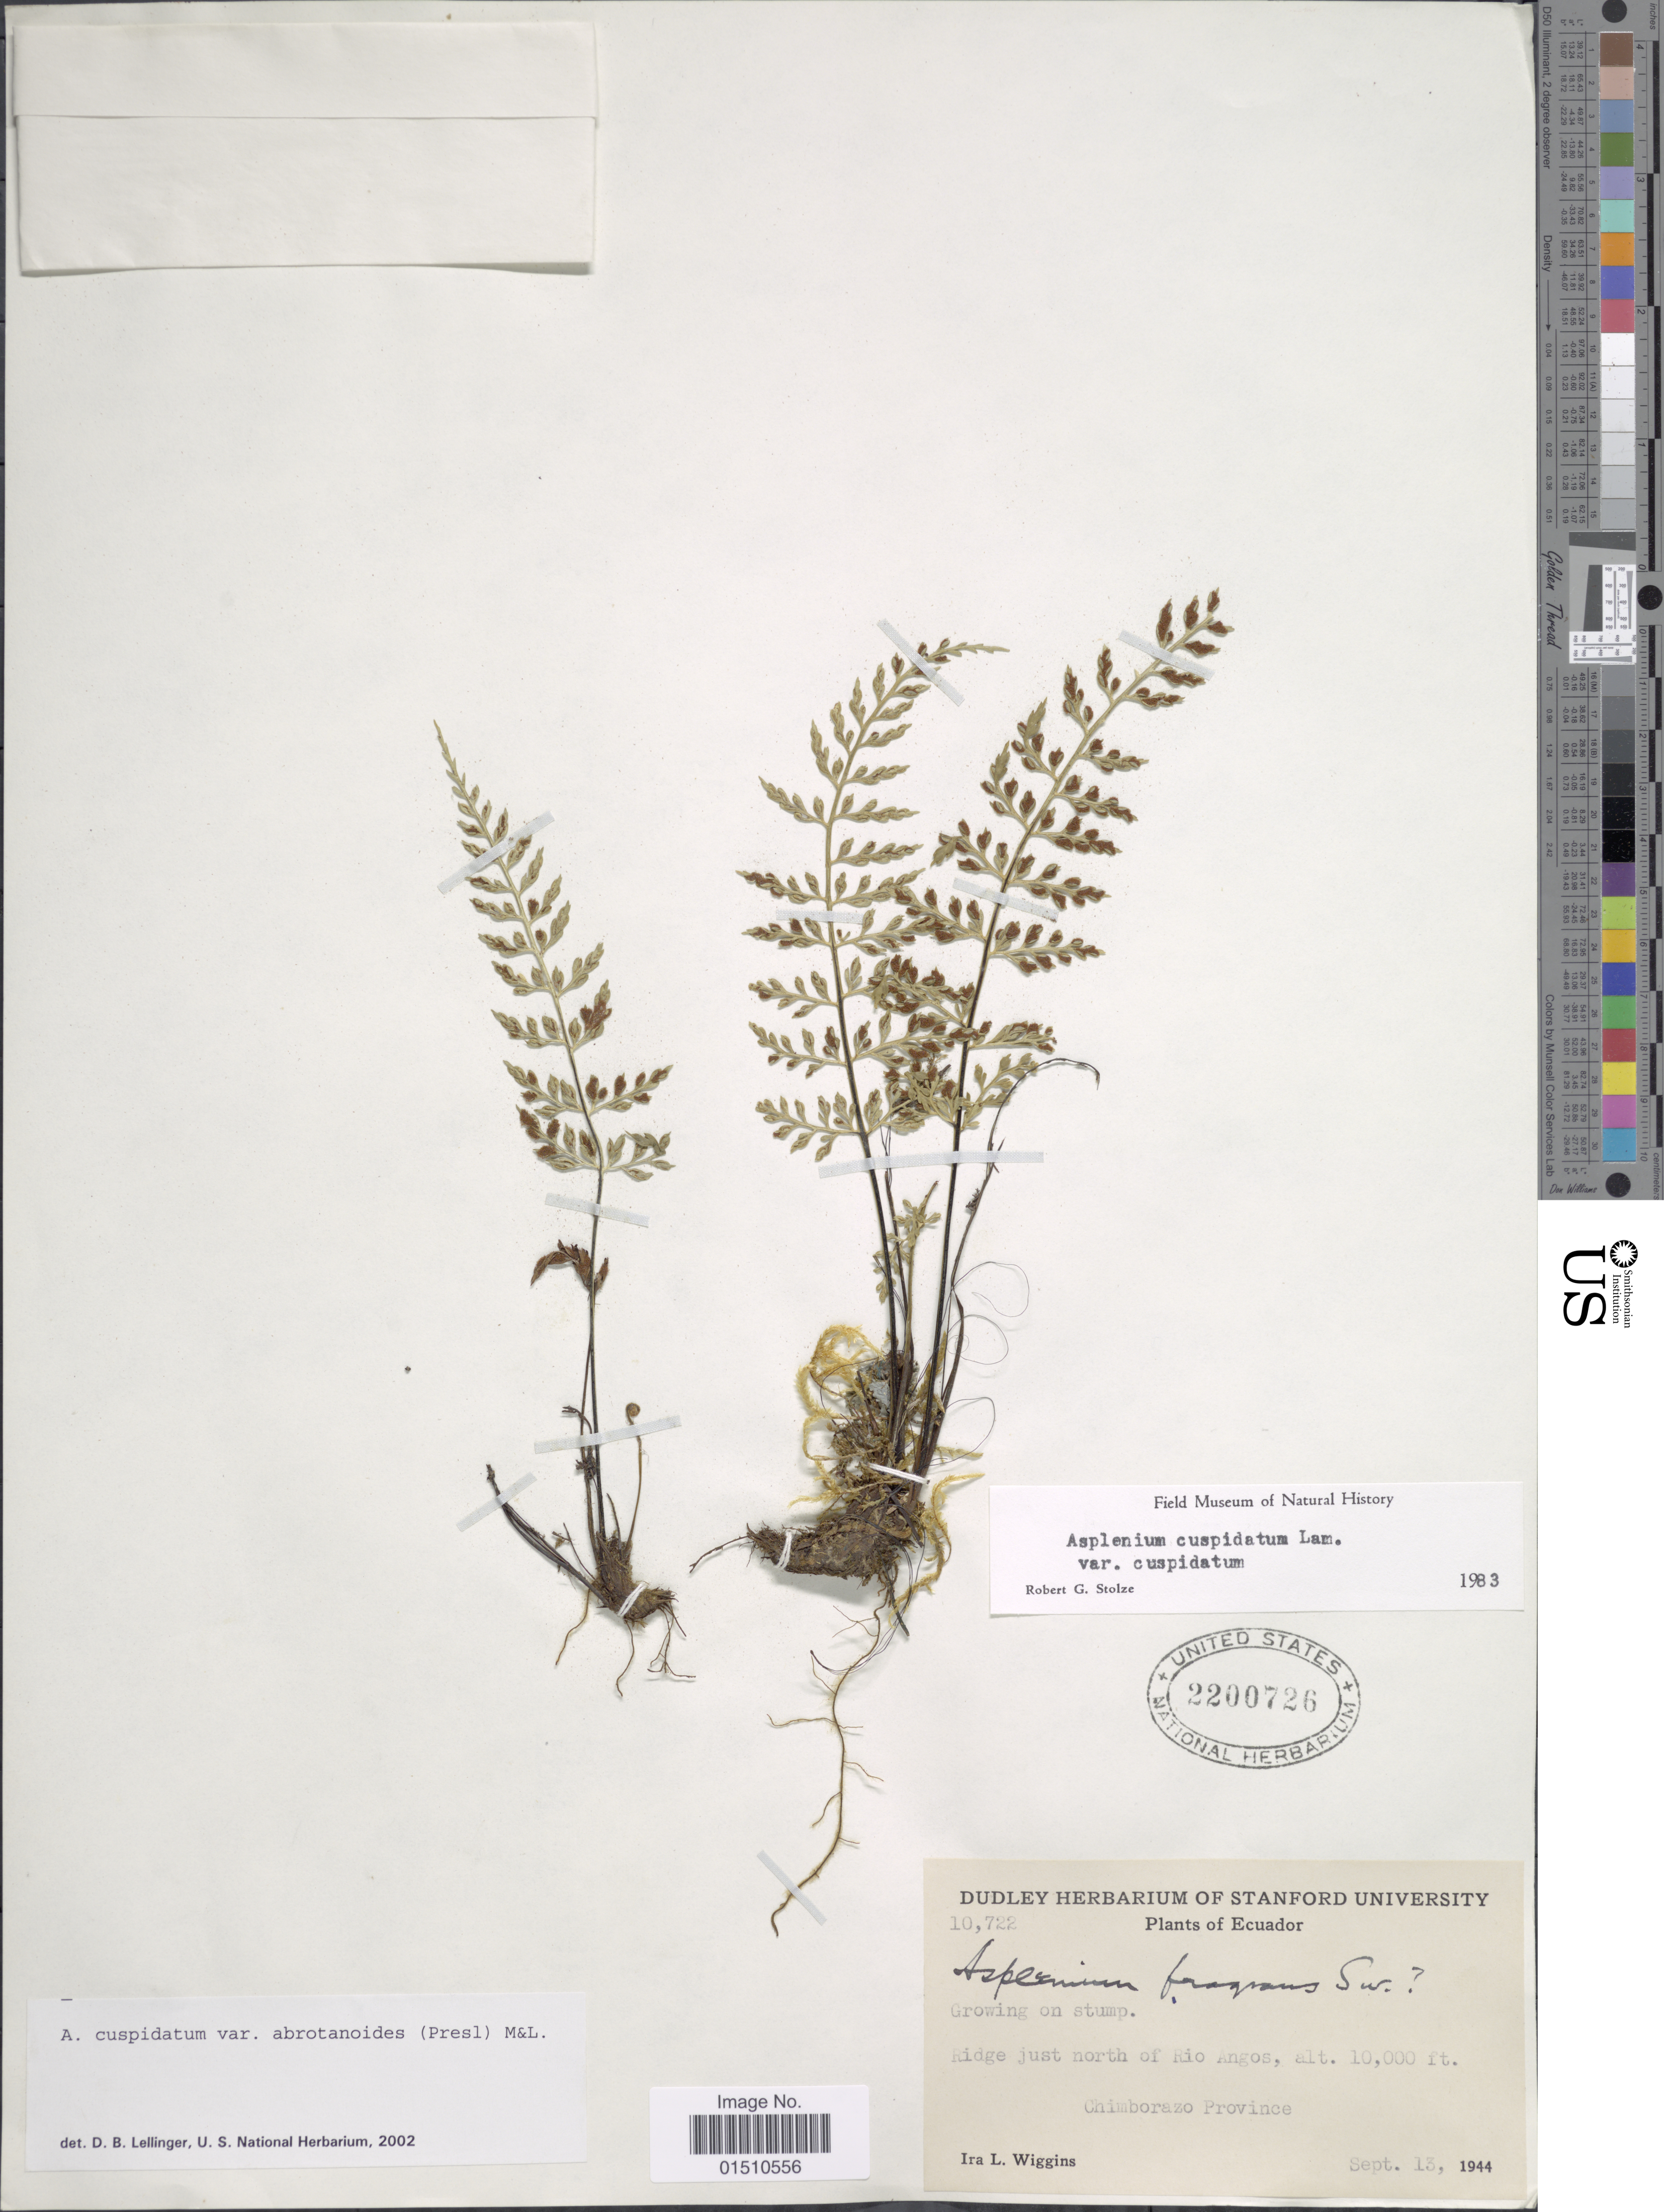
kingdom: Plantae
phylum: Tracheophyta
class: Polypodiopsida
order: Polypodiales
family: Aspleniaceae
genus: Asplenium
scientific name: Asplenium cuspidatum var. abrotanoides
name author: (C. Presl) C.V. Morton & Lellinger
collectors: I. L. Wiggins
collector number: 10722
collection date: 1944-09-13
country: Ecuador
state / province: Chimborazo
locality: Ecuador, Ridge just north of Rio Angos.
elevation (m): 3048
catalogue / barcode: US 2200726